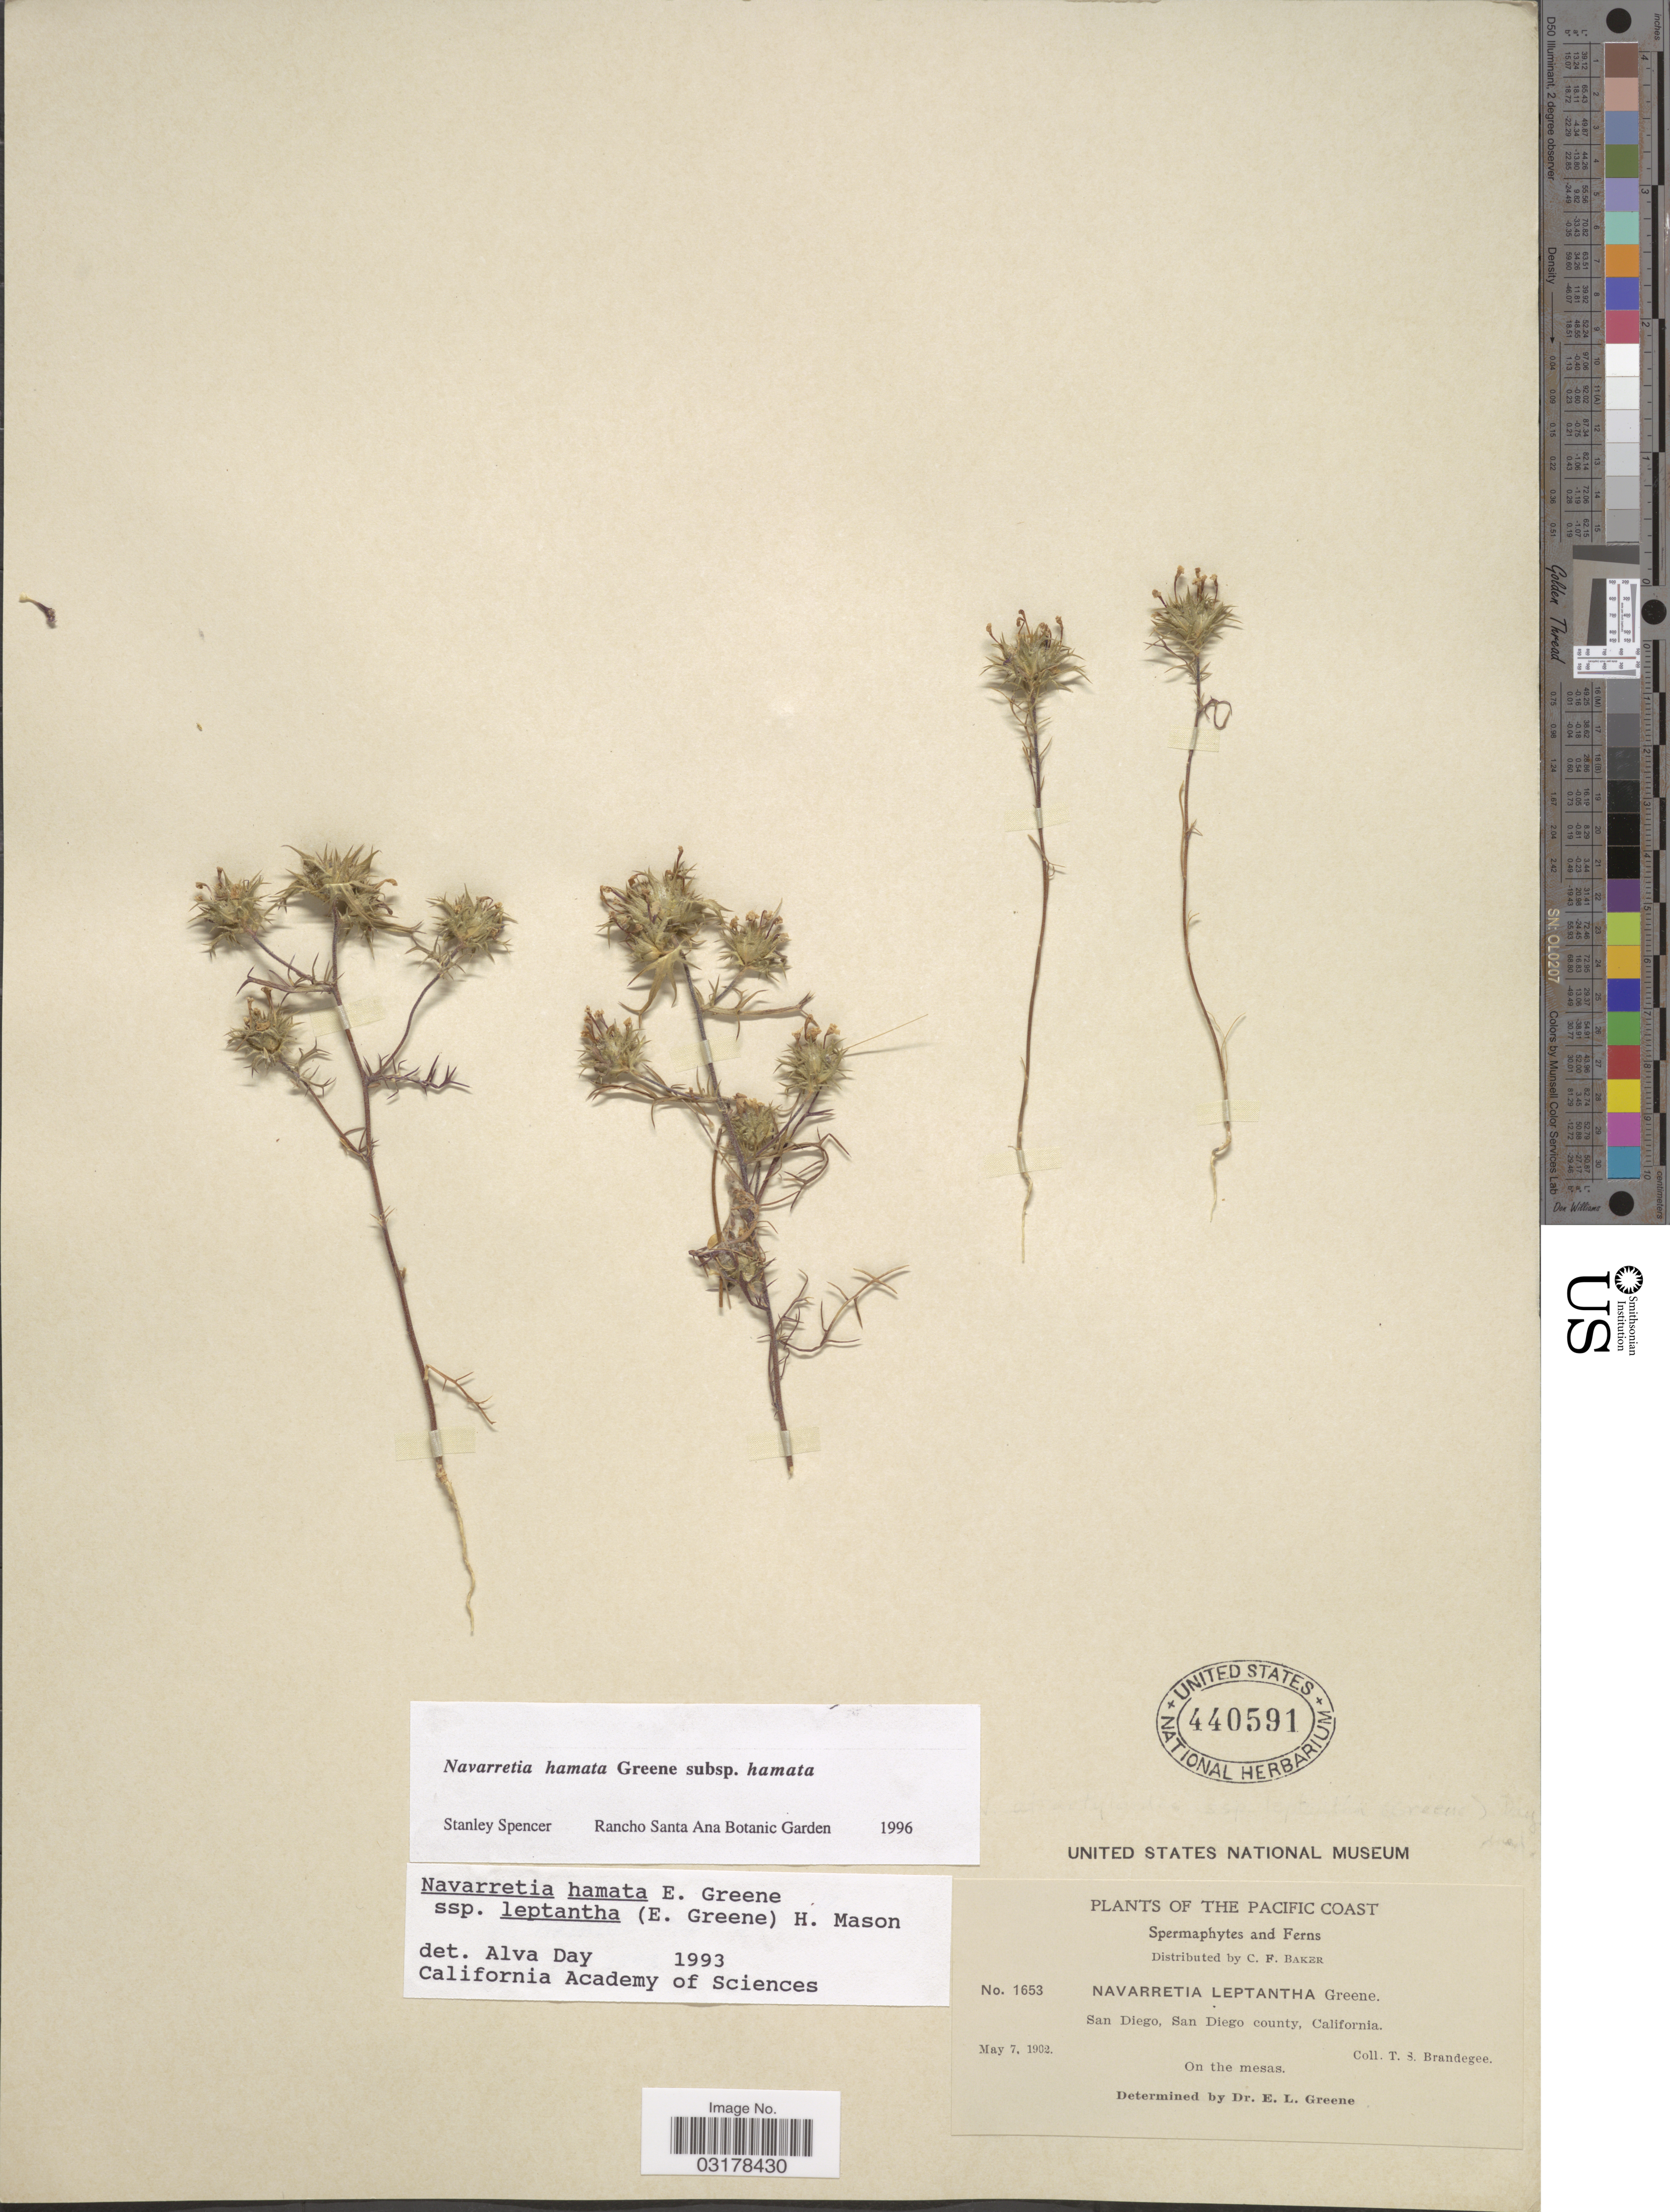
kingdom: Plantae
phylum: Tracheophyta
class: Magnoliopsida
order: Ericales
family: Polemoniaceae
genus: Navarretia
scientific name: Navarretia hamata var. hamata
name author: Greene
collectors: T. S. Brandegee (herbarium)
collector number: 1653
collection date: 1902-05-07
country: United States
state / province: California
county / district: San Diego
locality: The Pacific Coast. San Diego, San Diego county.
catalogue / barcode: US 440591